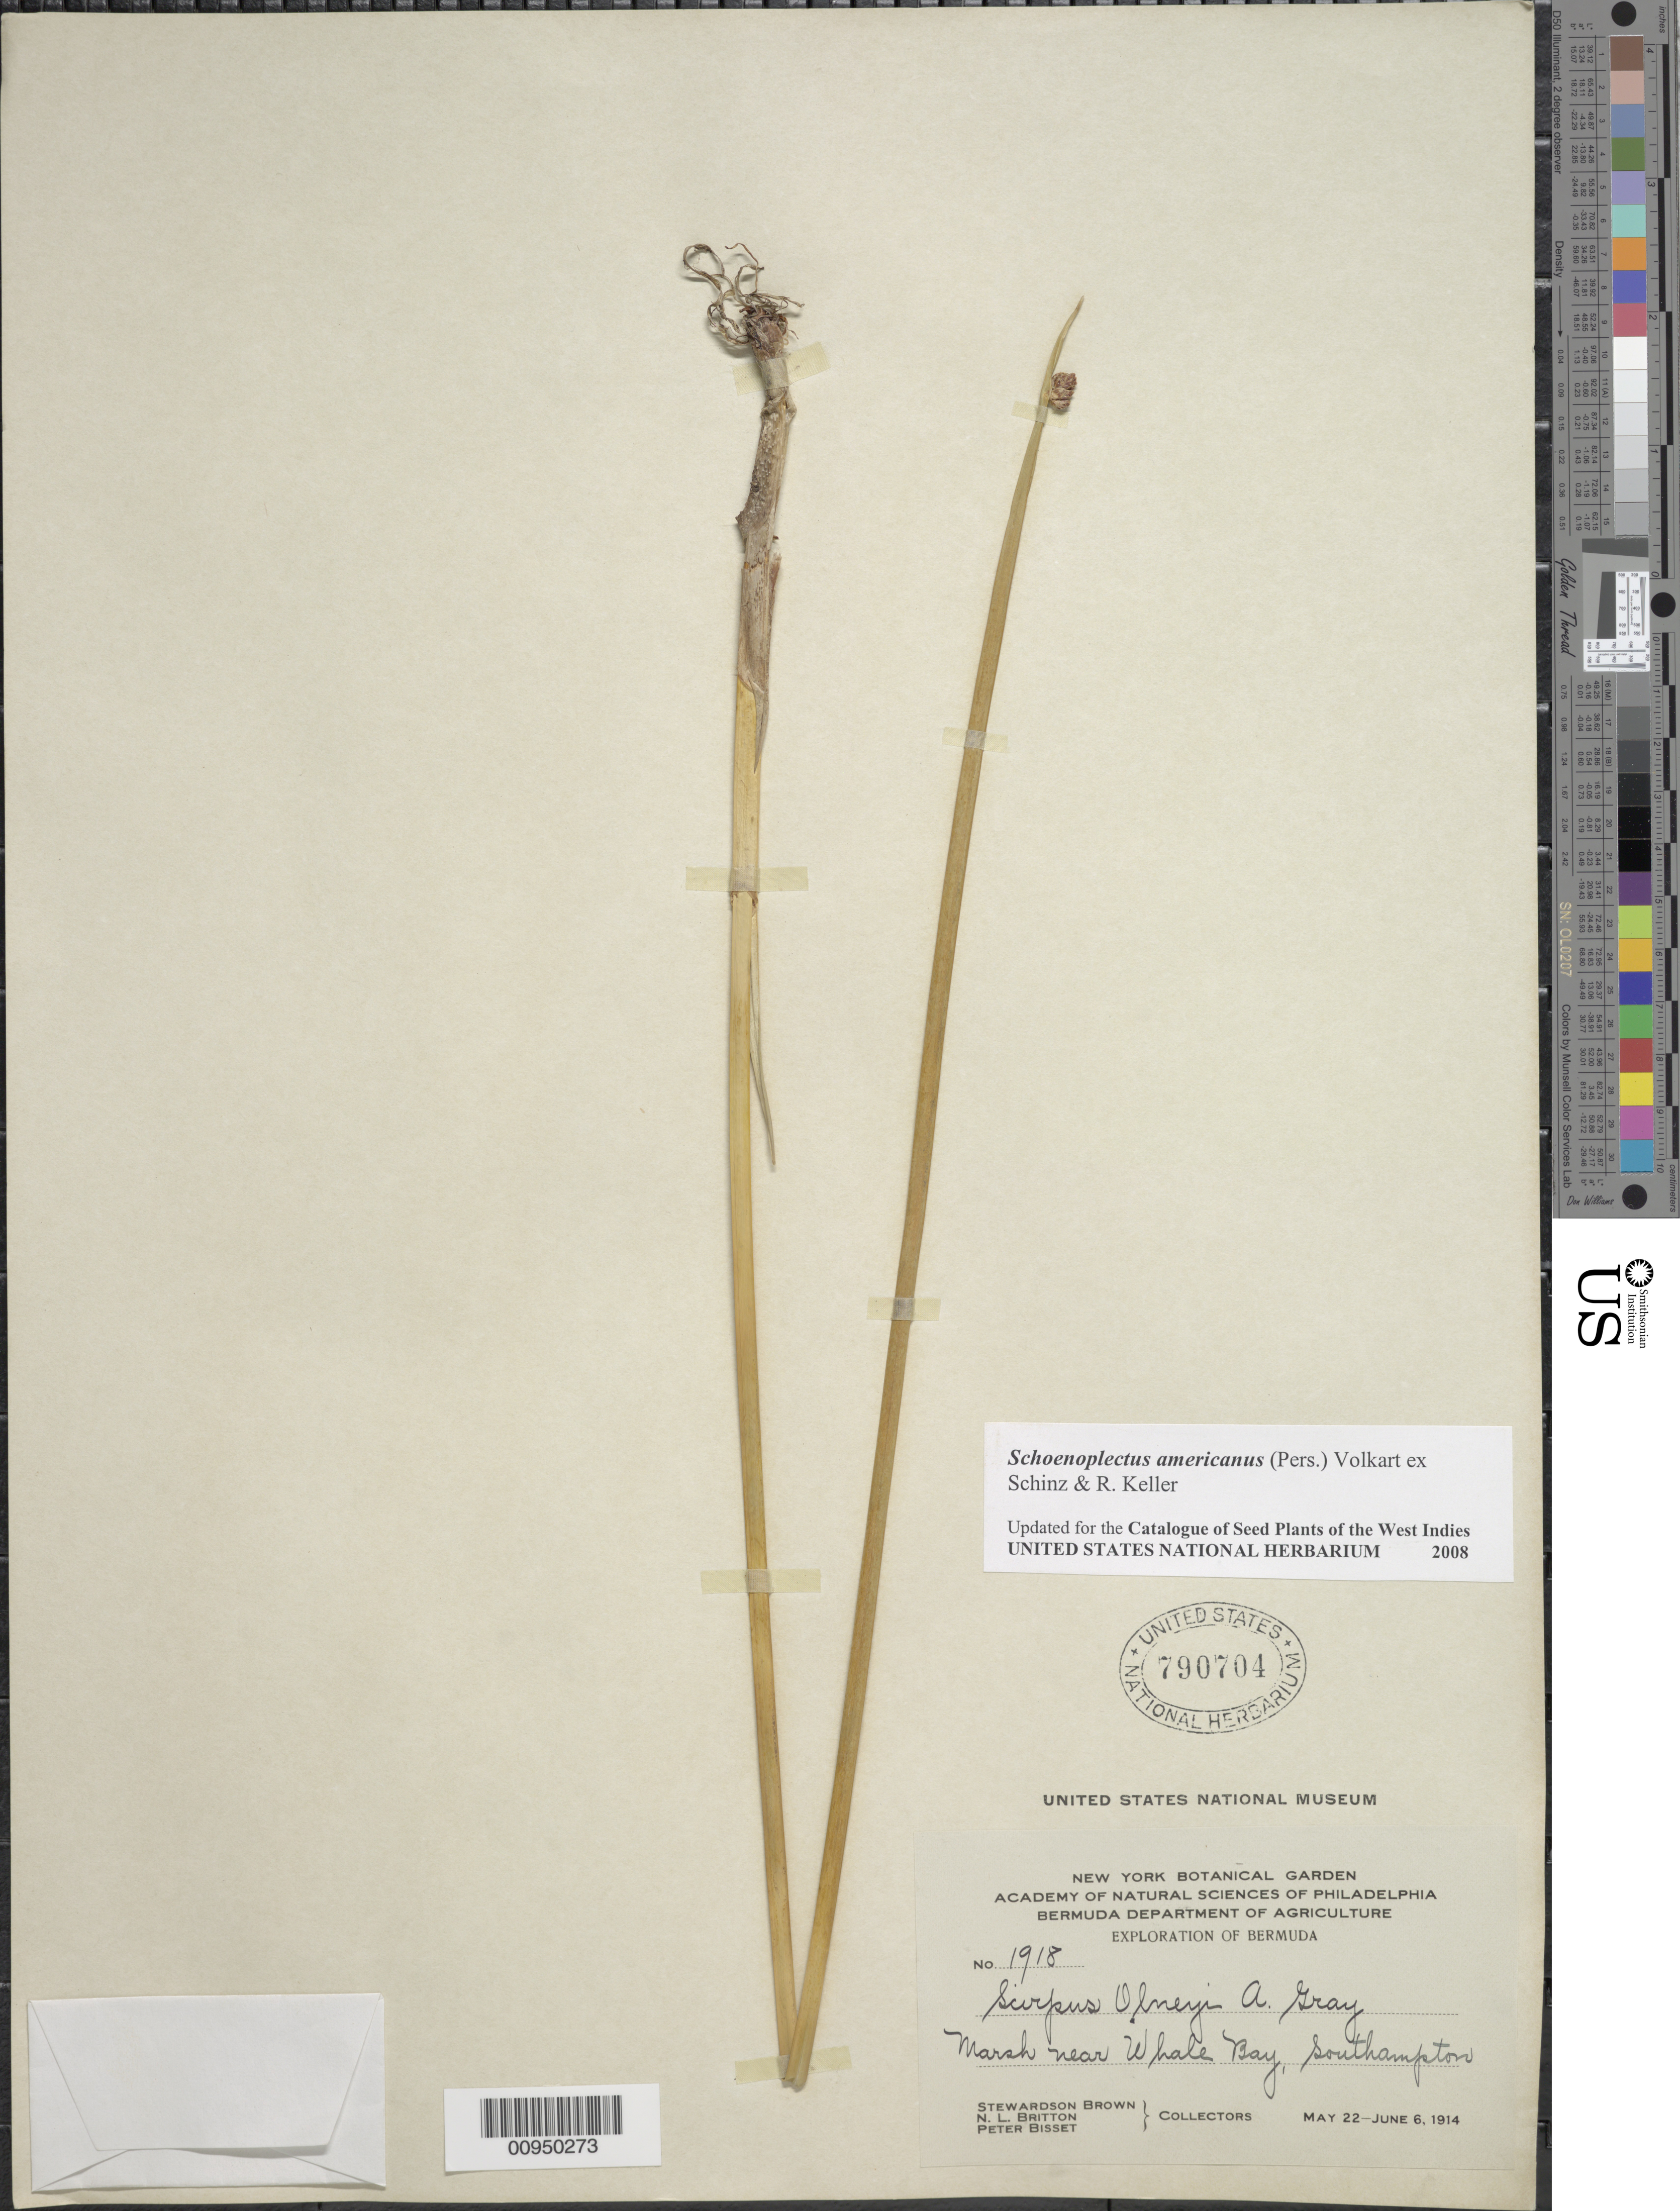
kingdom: Plantae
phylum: Tracheophyta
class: Liliopsida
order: Poales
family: Cyperaceae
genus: Schoenoplectus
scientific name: Schoenoplectus americanus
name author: (Pers.) Volkart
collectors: S. Brown, N. Britton & P. Bisset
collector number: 1918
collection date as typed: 22 May 1914 to 06 Jun 1914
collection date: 1914-05-22/1914-06-06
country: Bermuda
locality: marsh near Whale Bay, Southampton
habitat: Marsh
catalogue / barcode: US 790704